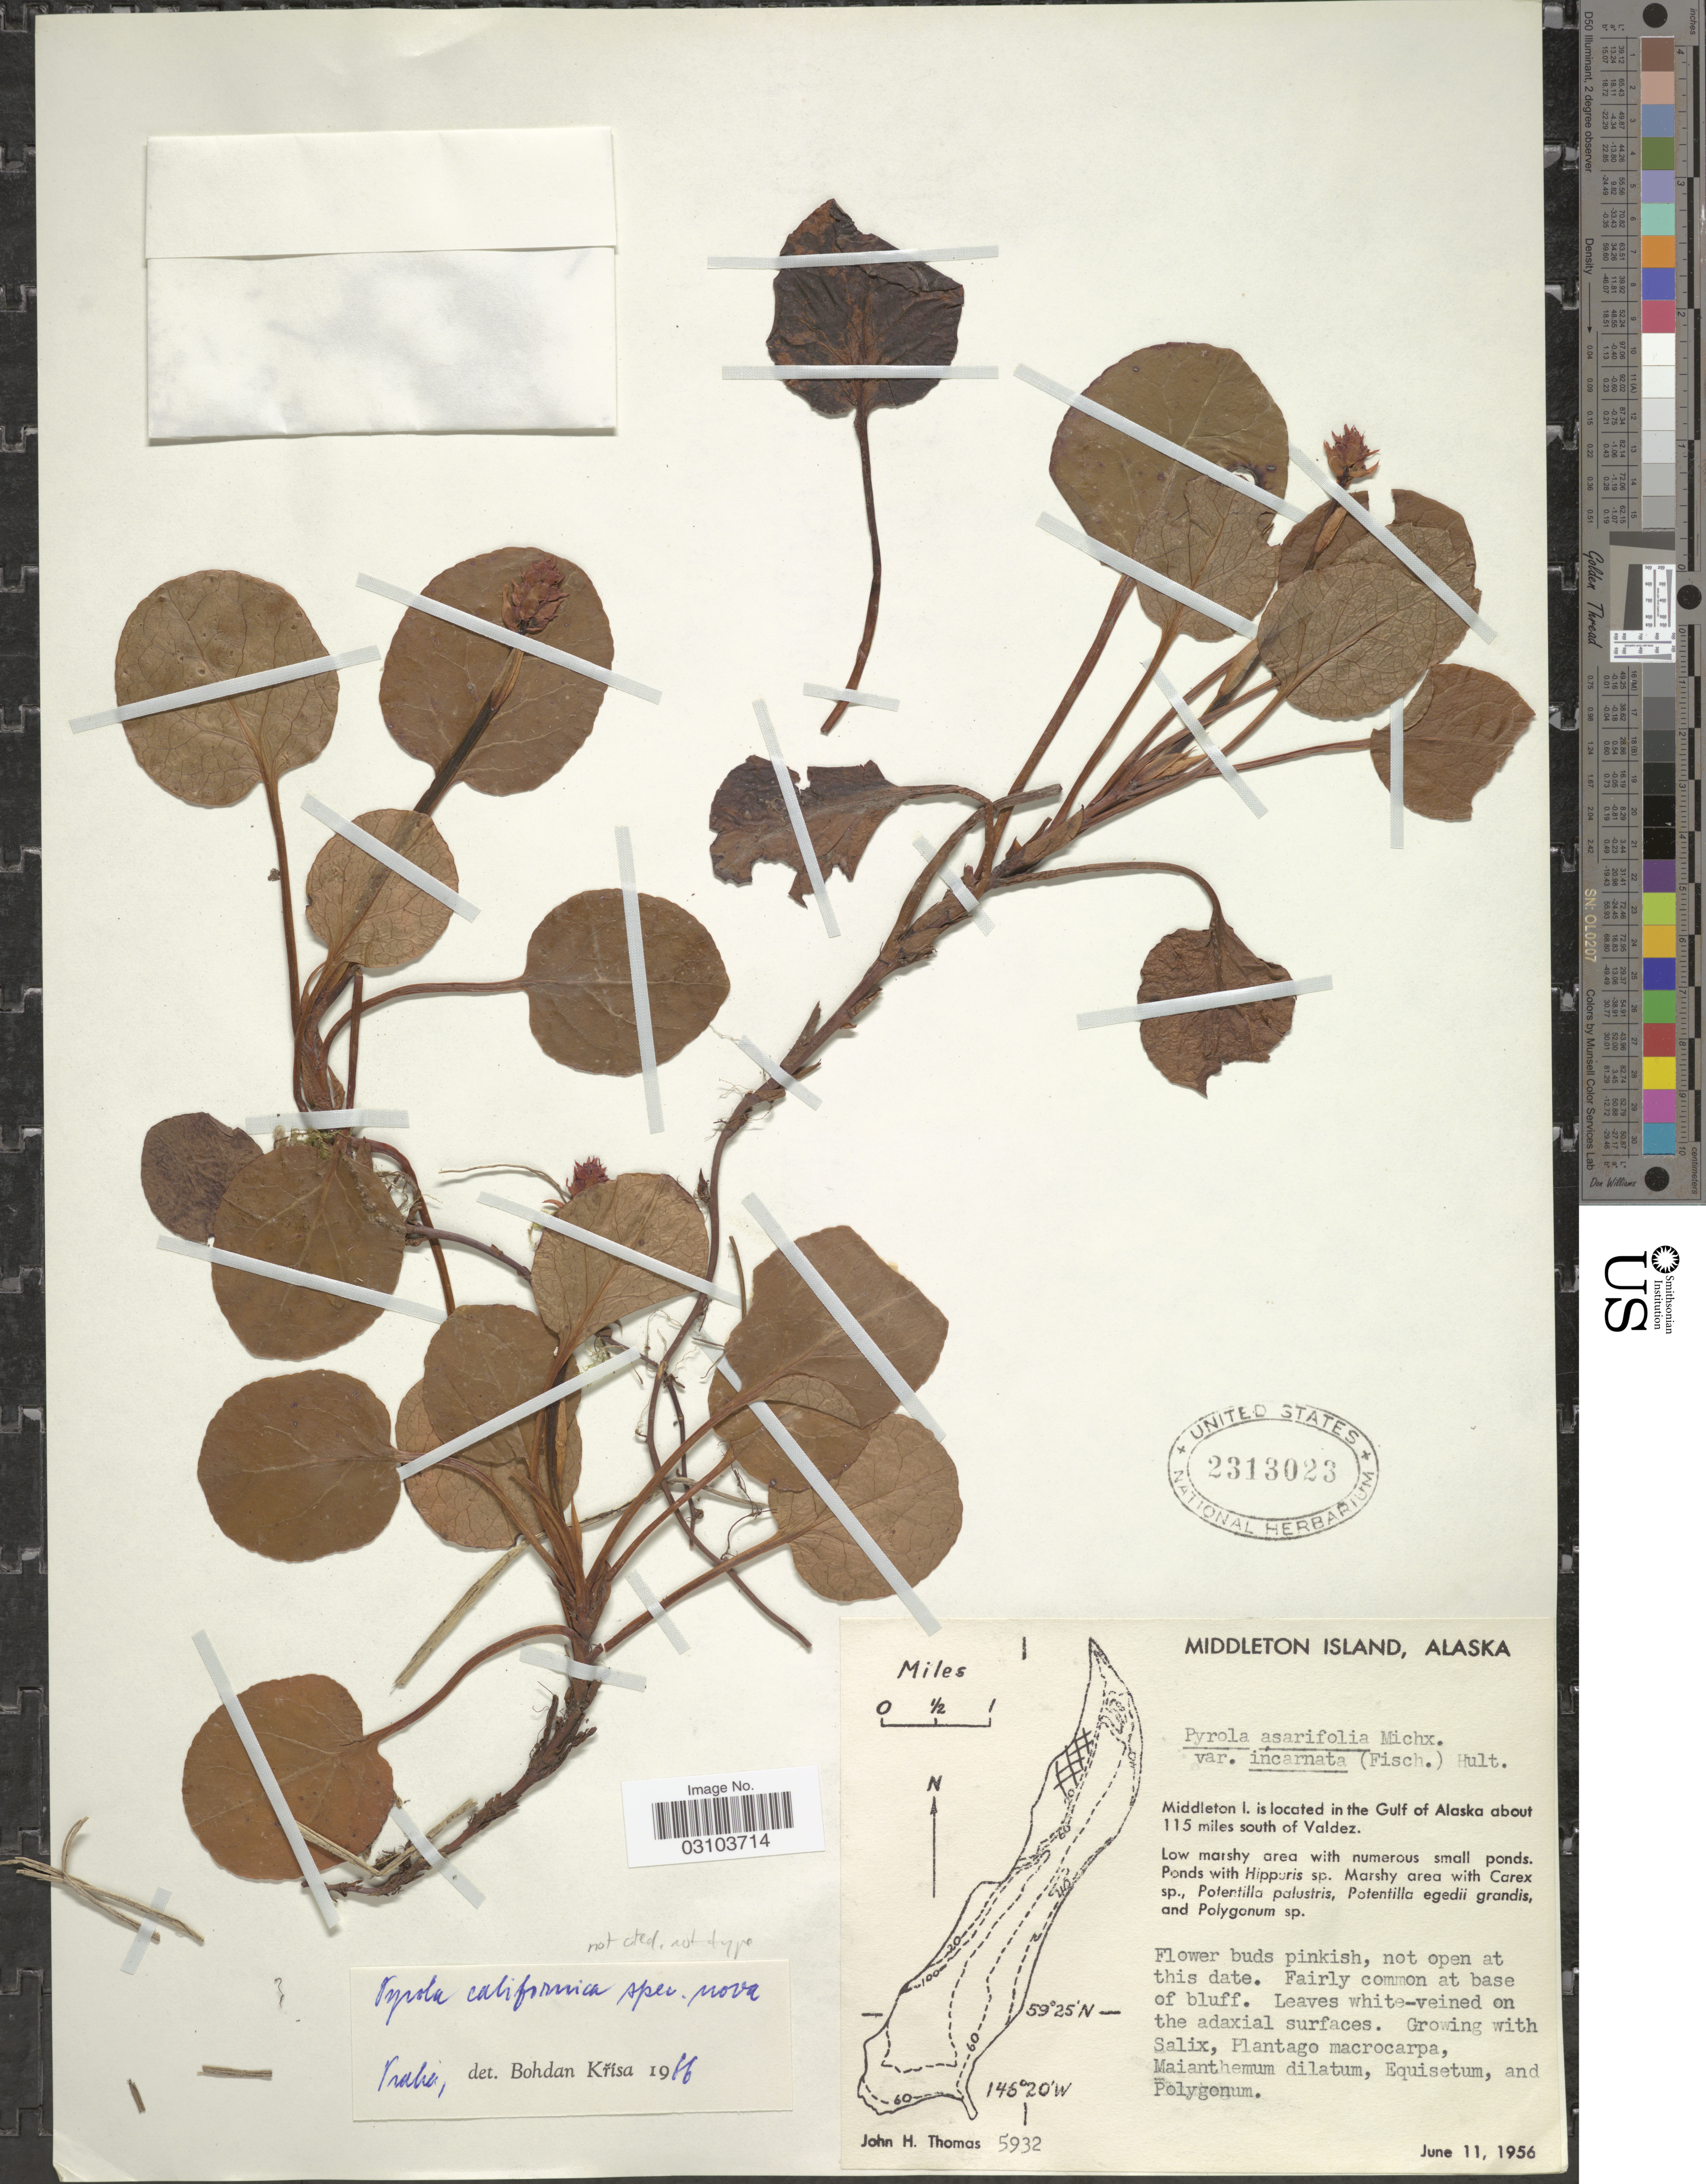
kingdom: Plantae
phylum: Tracheophyta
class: Magnoliopsida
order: Ericales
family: Ericaceae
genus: Pyrola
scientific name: Pyrola californica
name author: Krísa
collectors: J. H. Thomas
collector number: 5932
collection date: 1956-06-11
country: United States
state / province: Alaska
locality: Middleton Island. Middleton I. is located in the Gulf of Alaska about 115 miles south of Valdez.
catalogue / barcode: US 2313023